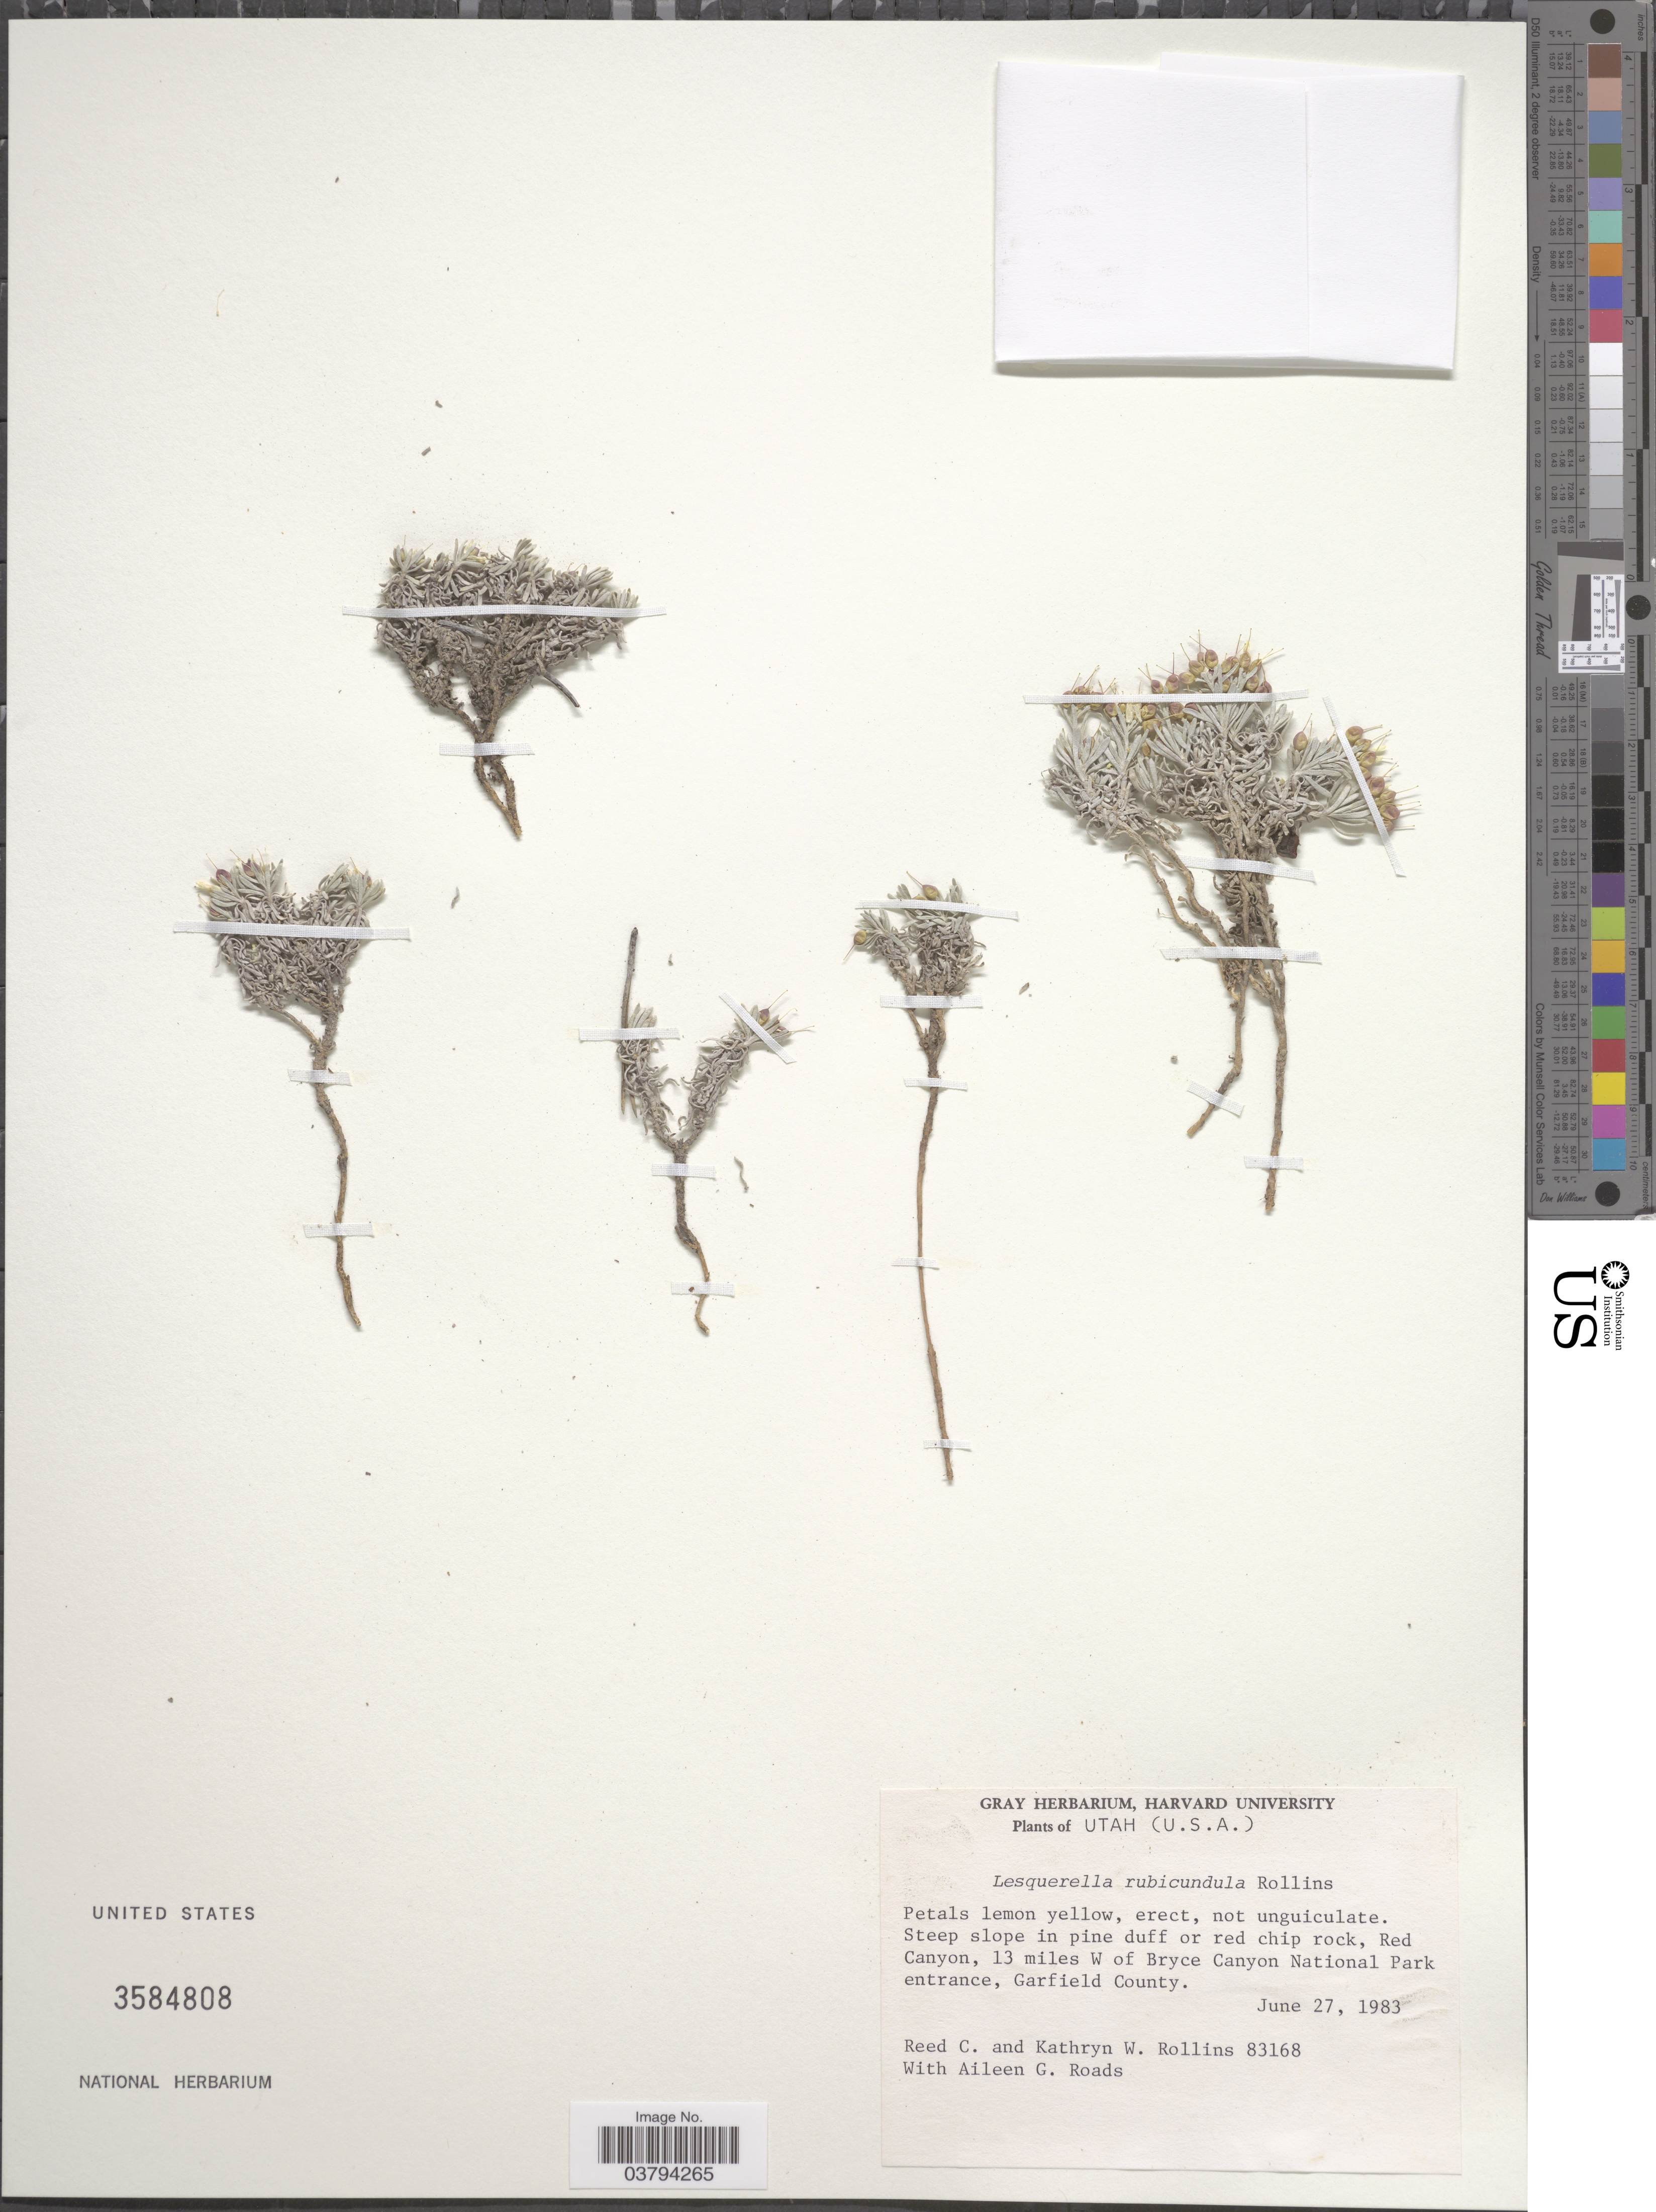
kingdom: Plantae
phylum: Tracheophyta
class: Magnoliopsida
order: Brassicales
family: Brassicaceae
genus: Lesquerella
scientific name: Lesquerella rubicundula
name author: Rollins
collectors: R. C. Rollins, K. W. Rollins & A. Roads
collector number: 83168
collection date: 1983-06-27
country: United States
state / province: Utah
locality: Red Canyon, 13 miles W of Bruce Canyon National Park entrance, Garfield County.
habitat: steep slope in pine duff or red chip rock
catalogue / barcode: US 3584808